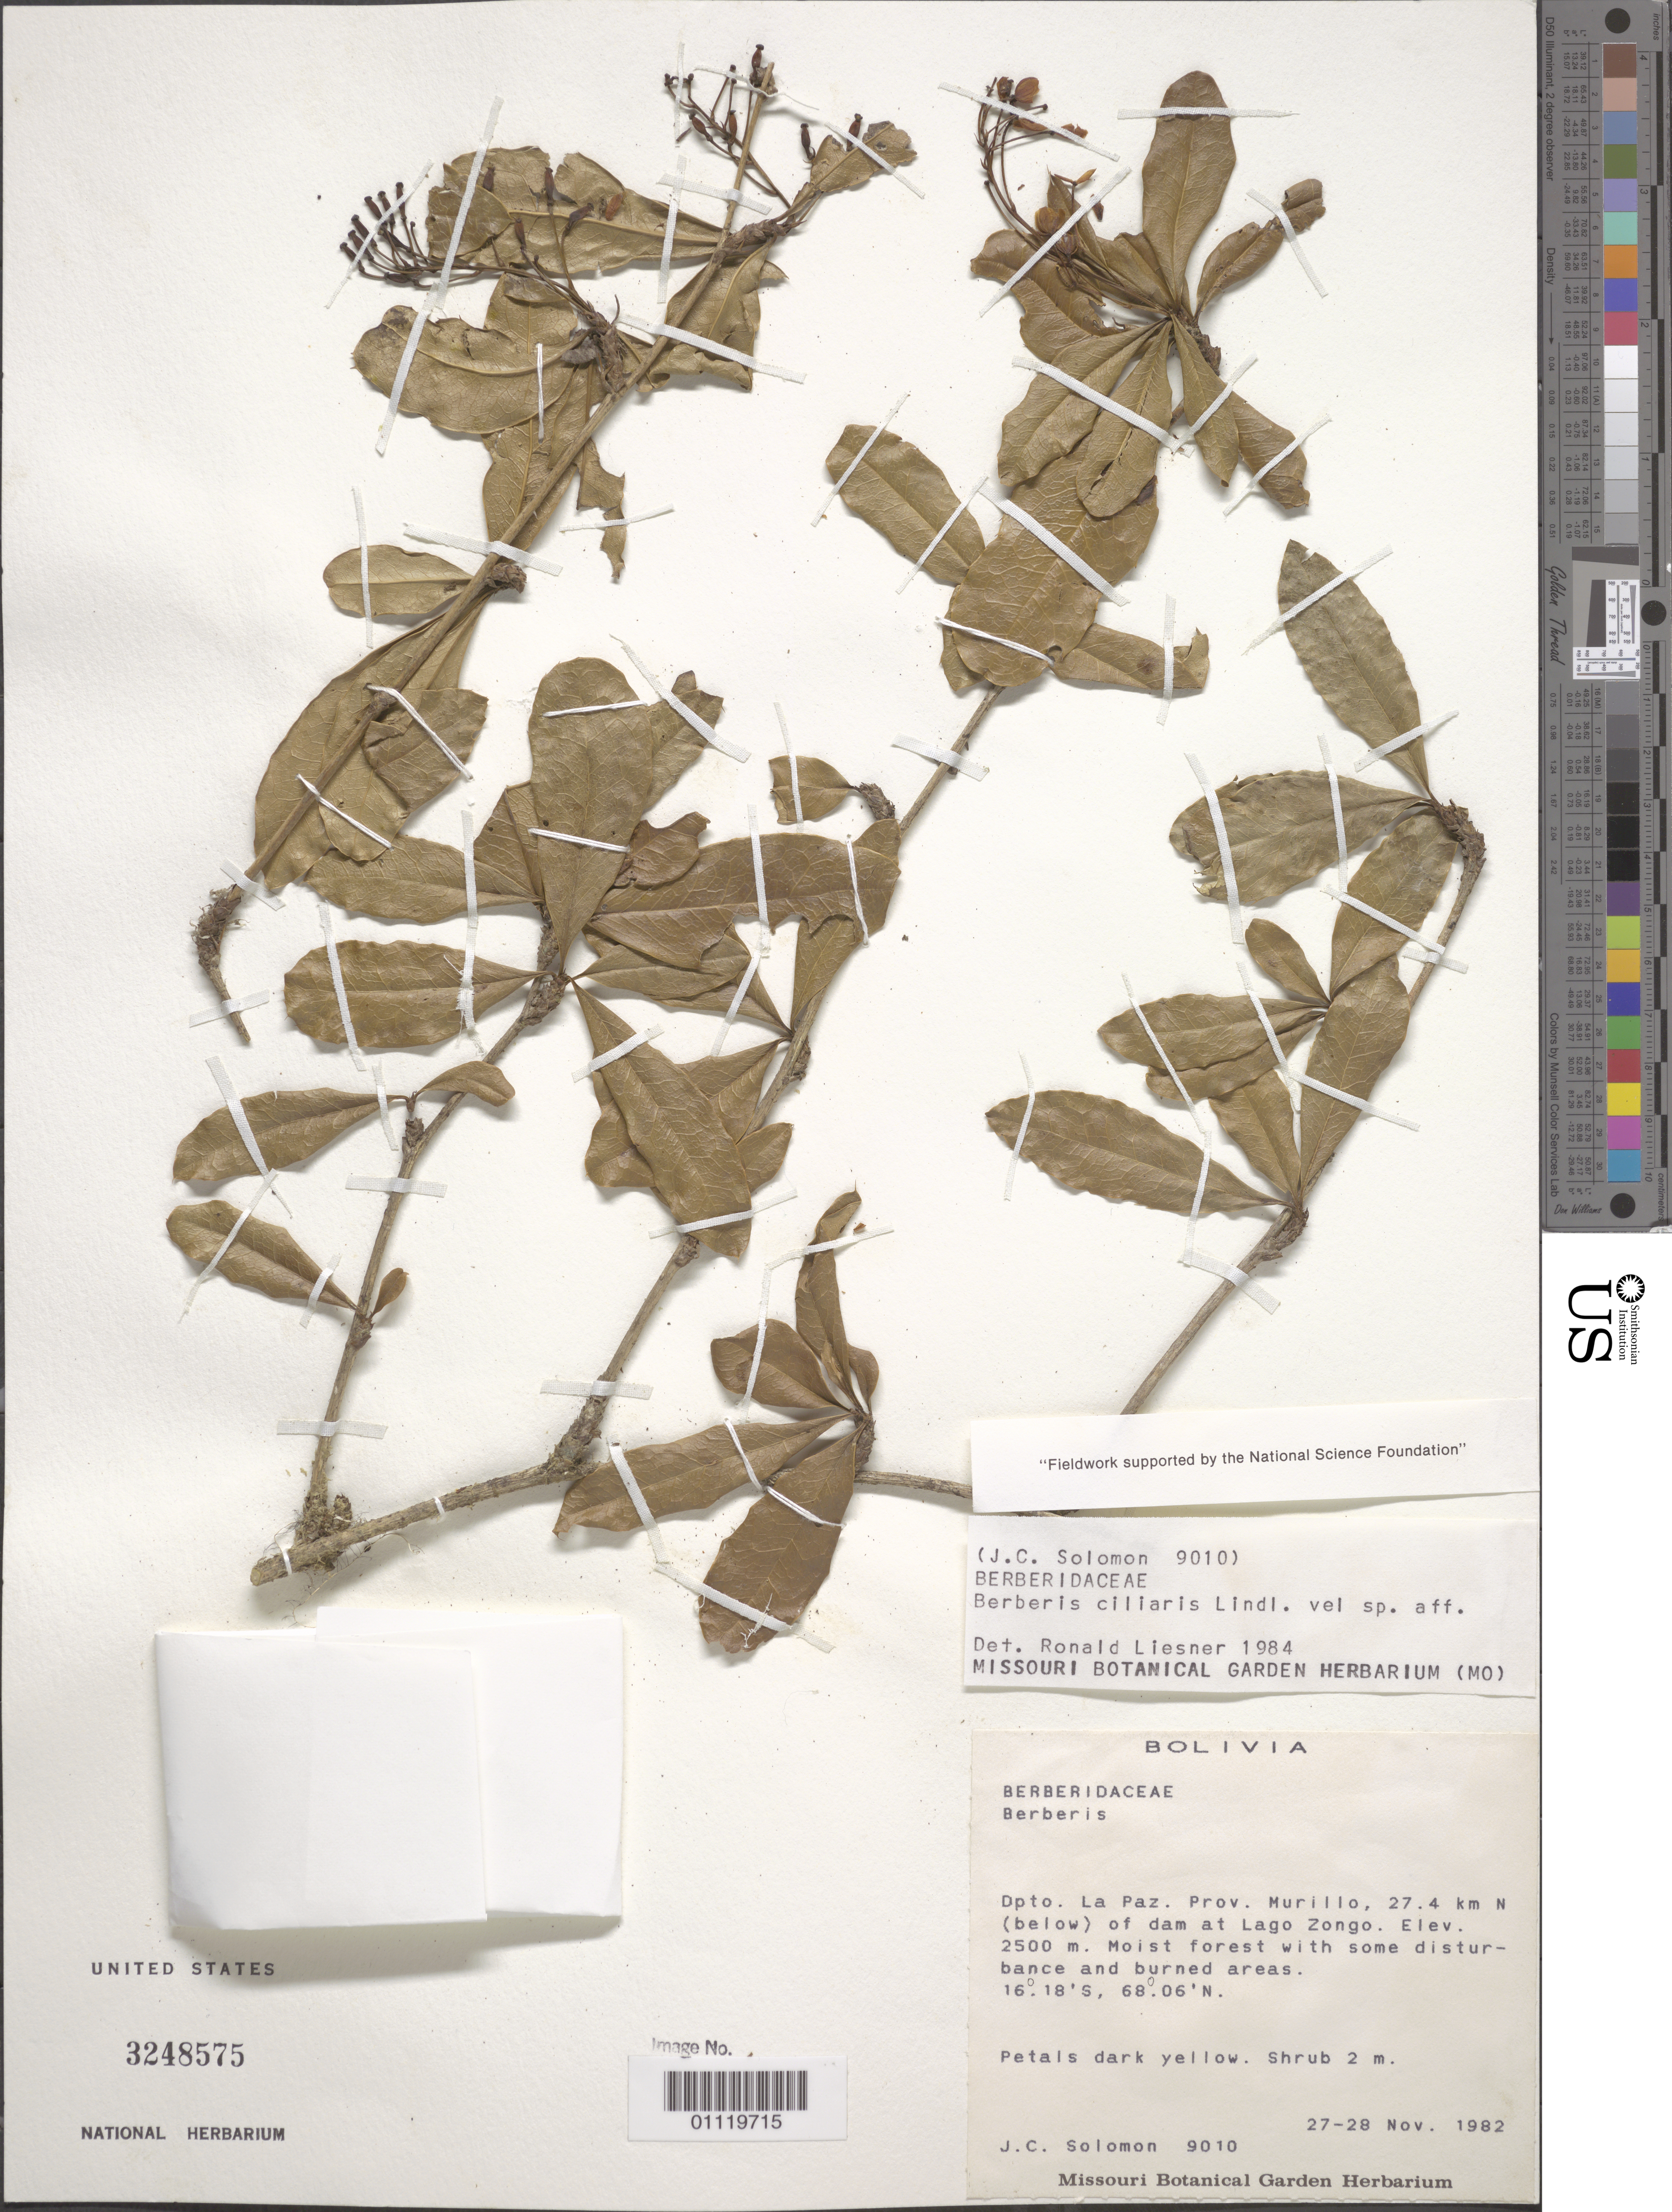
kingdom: Plantae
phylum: Tracheophyta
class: Magnoliopsida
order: Ranunculales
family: Berberidaceae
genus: Berberis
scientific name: Berberis ciliaris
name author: Lindl.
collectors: J. C. Solomon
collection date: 1982-11-27/1982-11-28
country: Bolivia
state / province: La Paz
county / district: Murillo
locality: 27.4 km north (below) of dam at Lago Zongo. Moist forest with some disturbance and burned areas.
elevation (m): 2500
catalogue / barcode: US 3248575